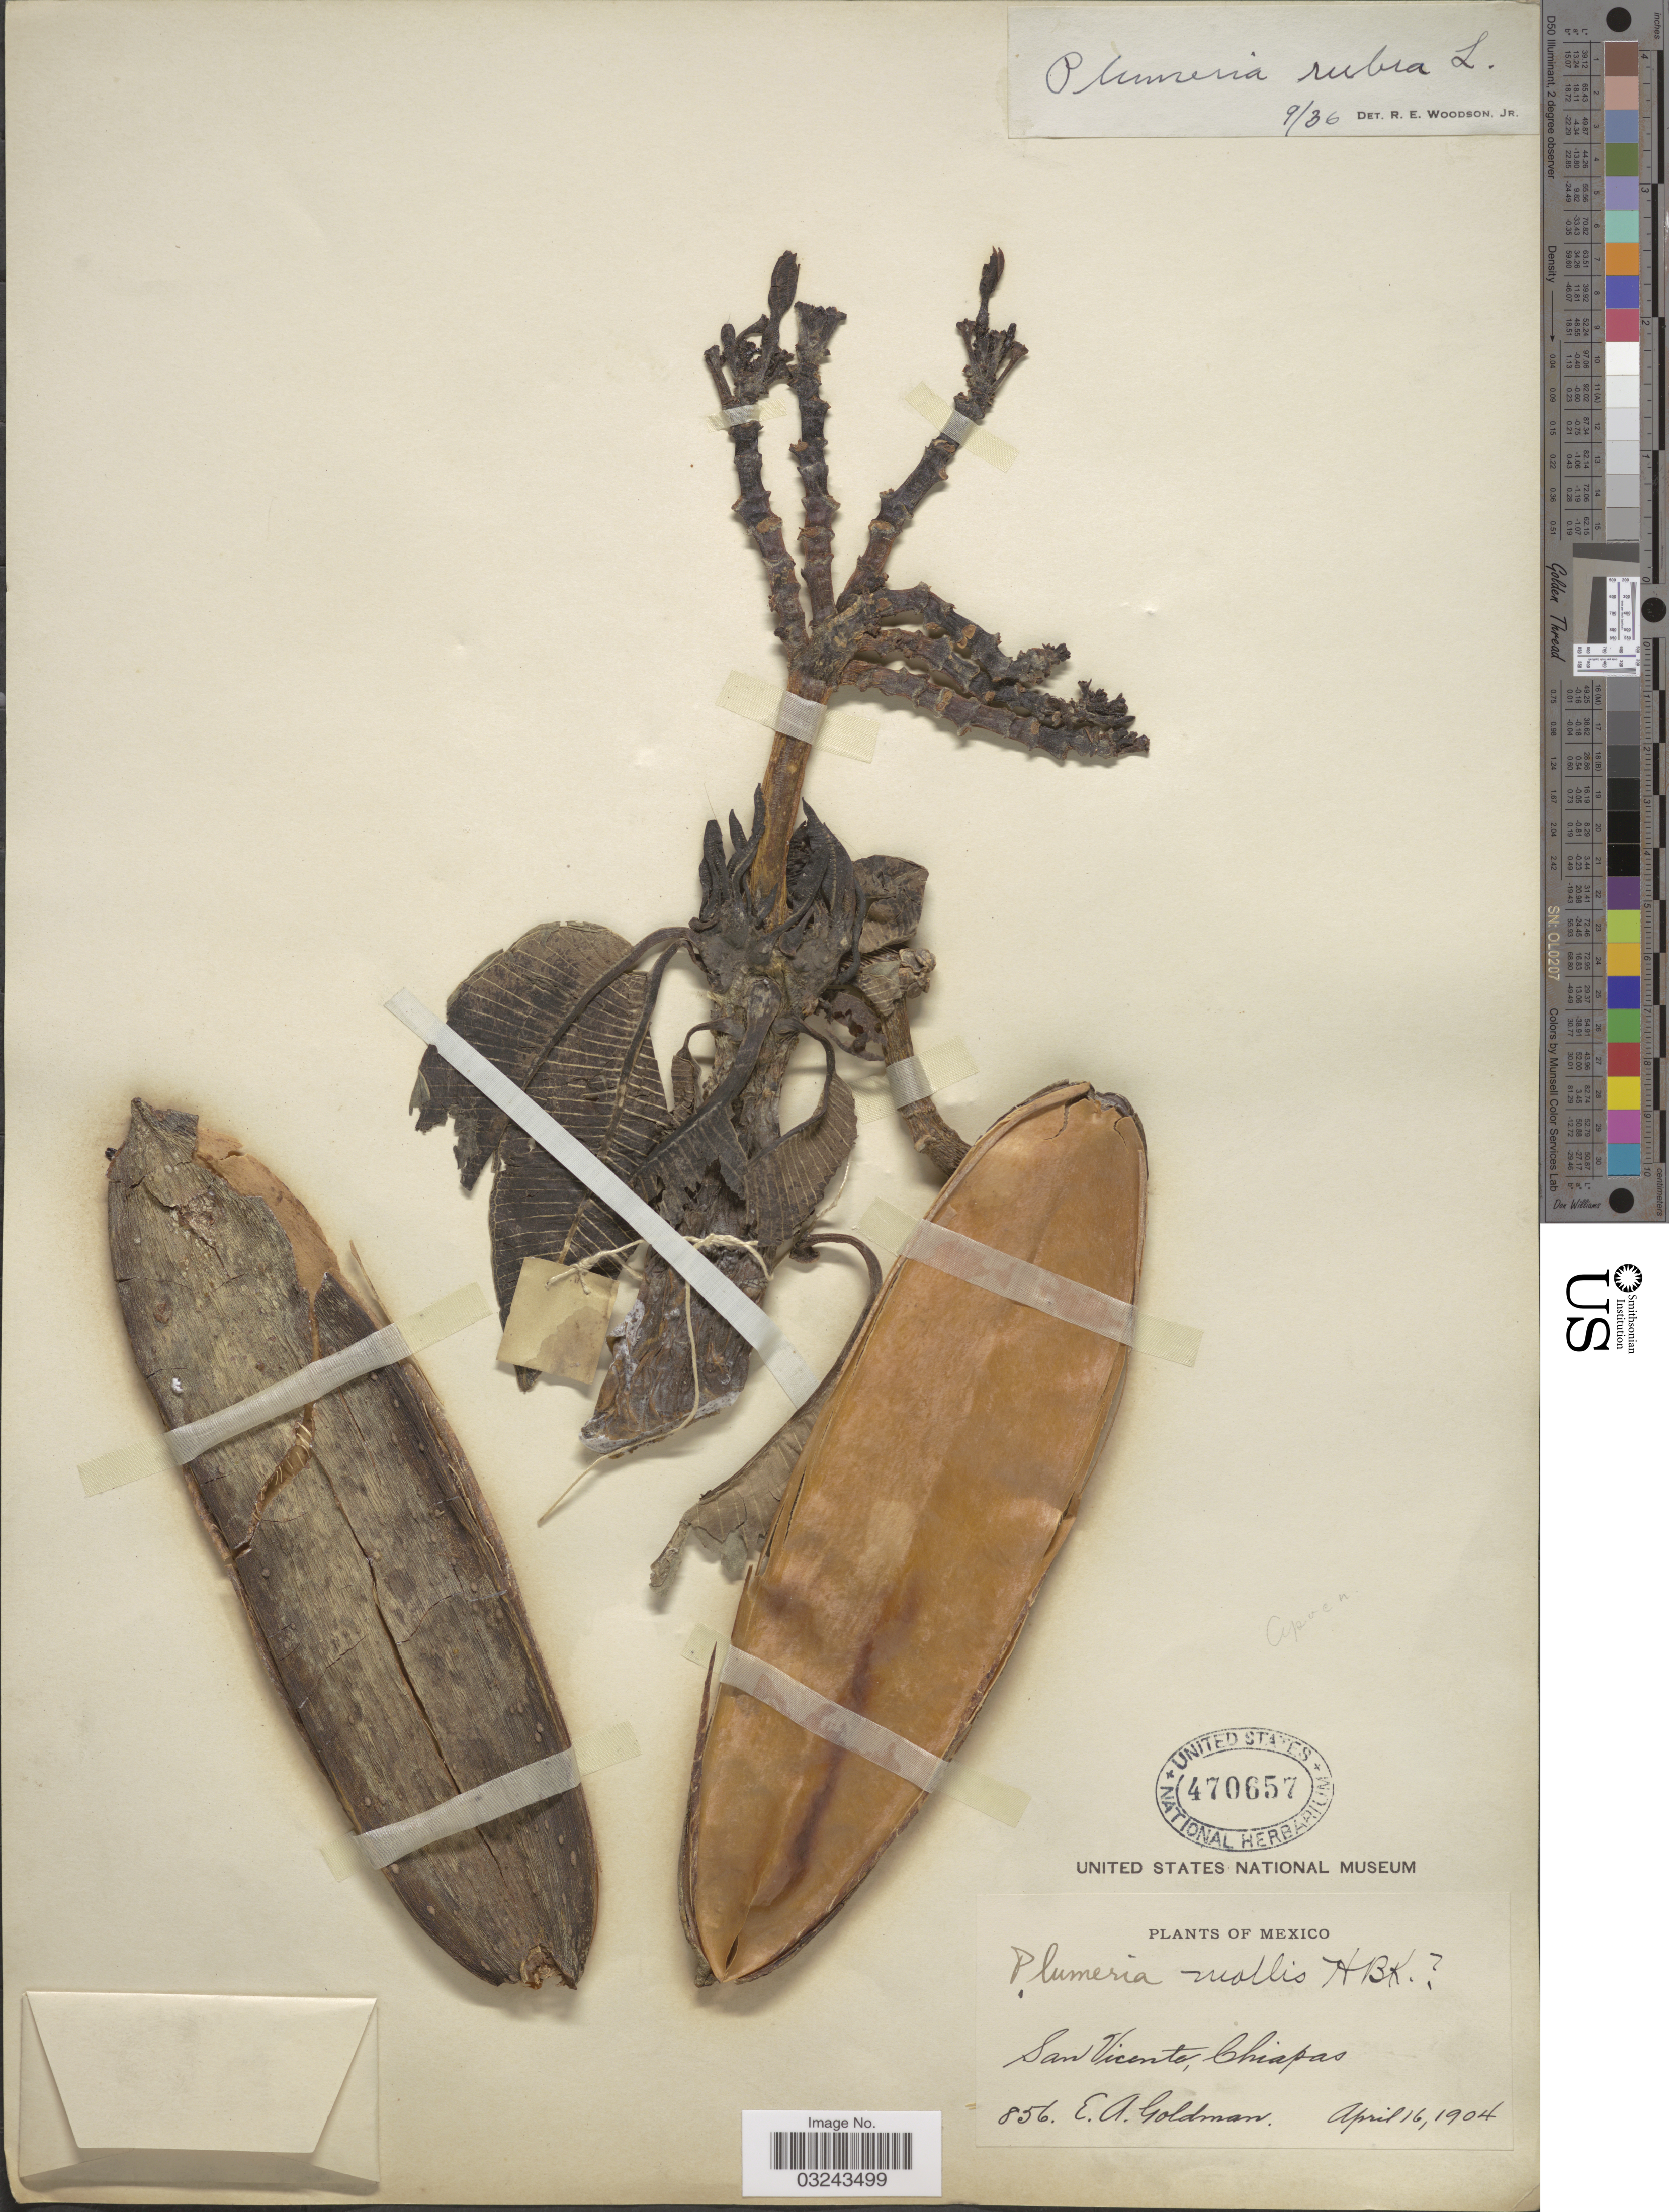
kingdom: Plantae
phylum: Tracheophyta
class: Magnoliopsida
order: Gentianales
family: Apocynaceae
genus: Plumeria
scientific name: Plumeria rubra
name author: L.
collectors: E. A. Goldman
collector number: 856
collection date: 1904-04-16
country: Mexico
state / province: Chiapas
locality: San Vicente, Chiapas.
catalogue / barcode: US 470657